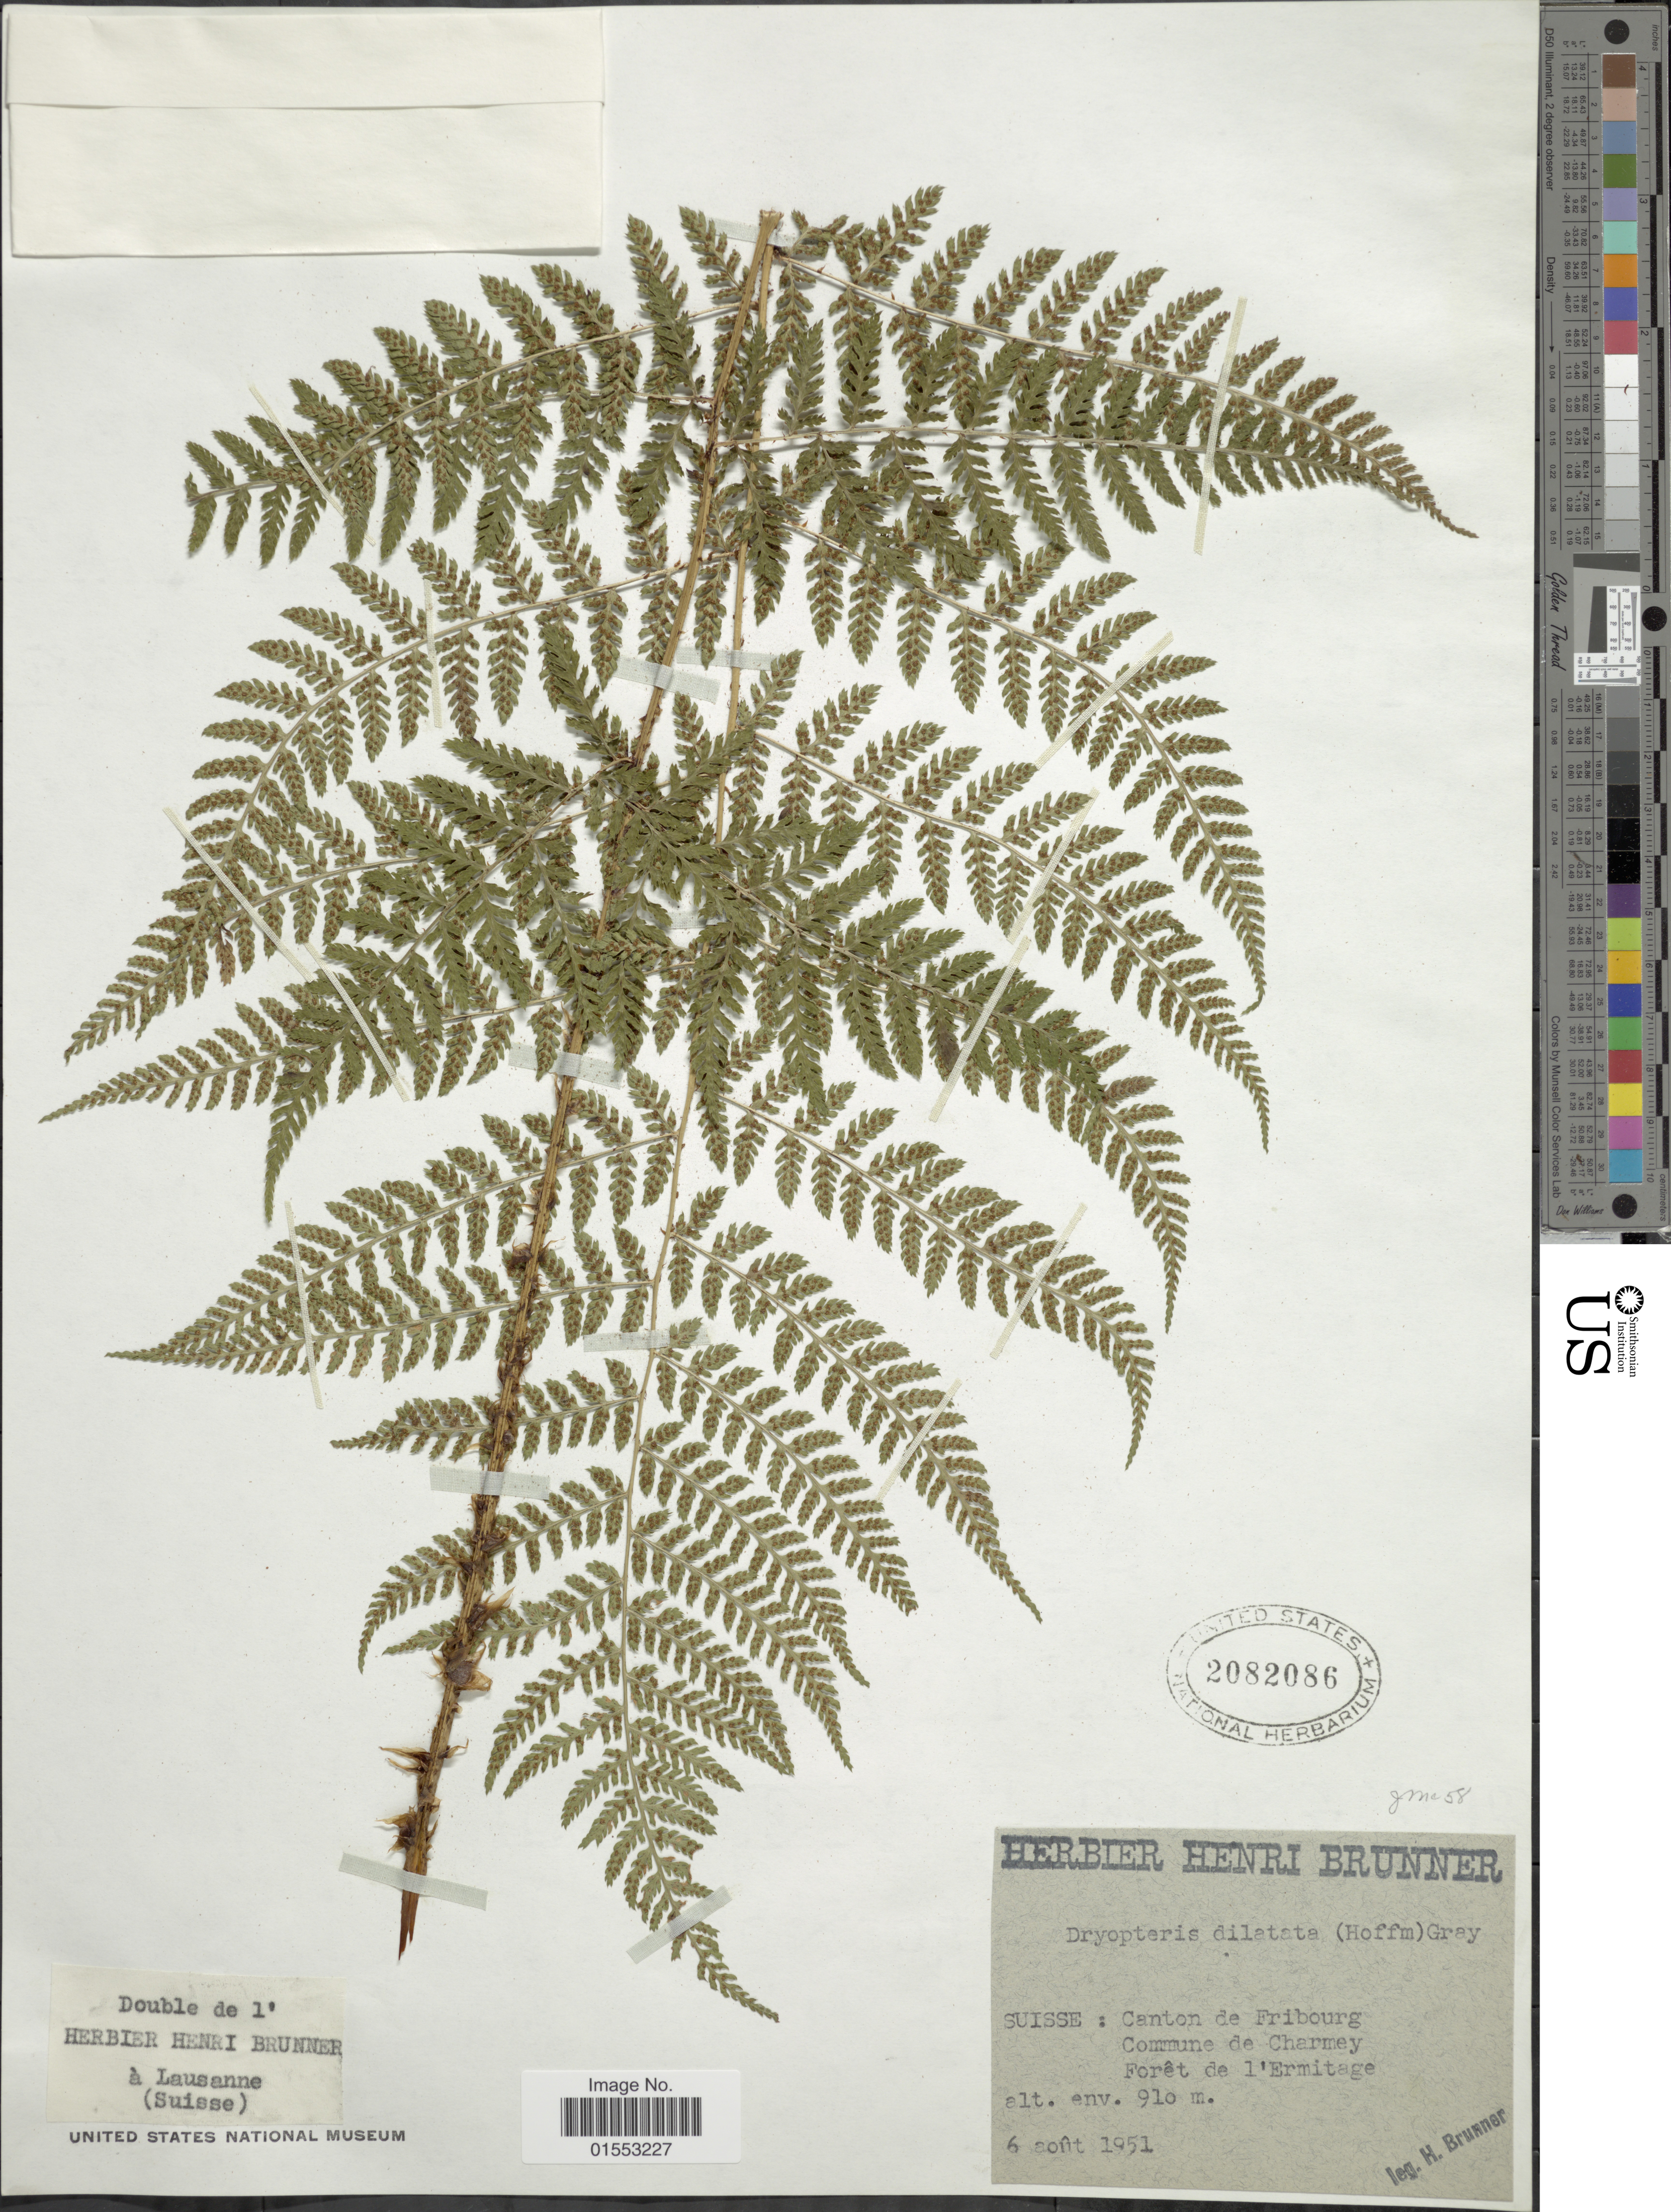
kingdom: Plantae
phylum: Tracheophyta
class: Polypodiopsida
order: Polypodiales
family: Dryopteridaceae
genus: Dryopteris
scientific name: Dryopteris dilatata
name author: (Hoffm.) A. Gray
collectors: H. Brunner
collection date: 1951-08-06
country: Switzerland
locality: Suisse: Canton de Fribourg. Commune de Charmey. Foret de l' Ermitage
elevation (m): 910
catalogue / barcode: US 2082086